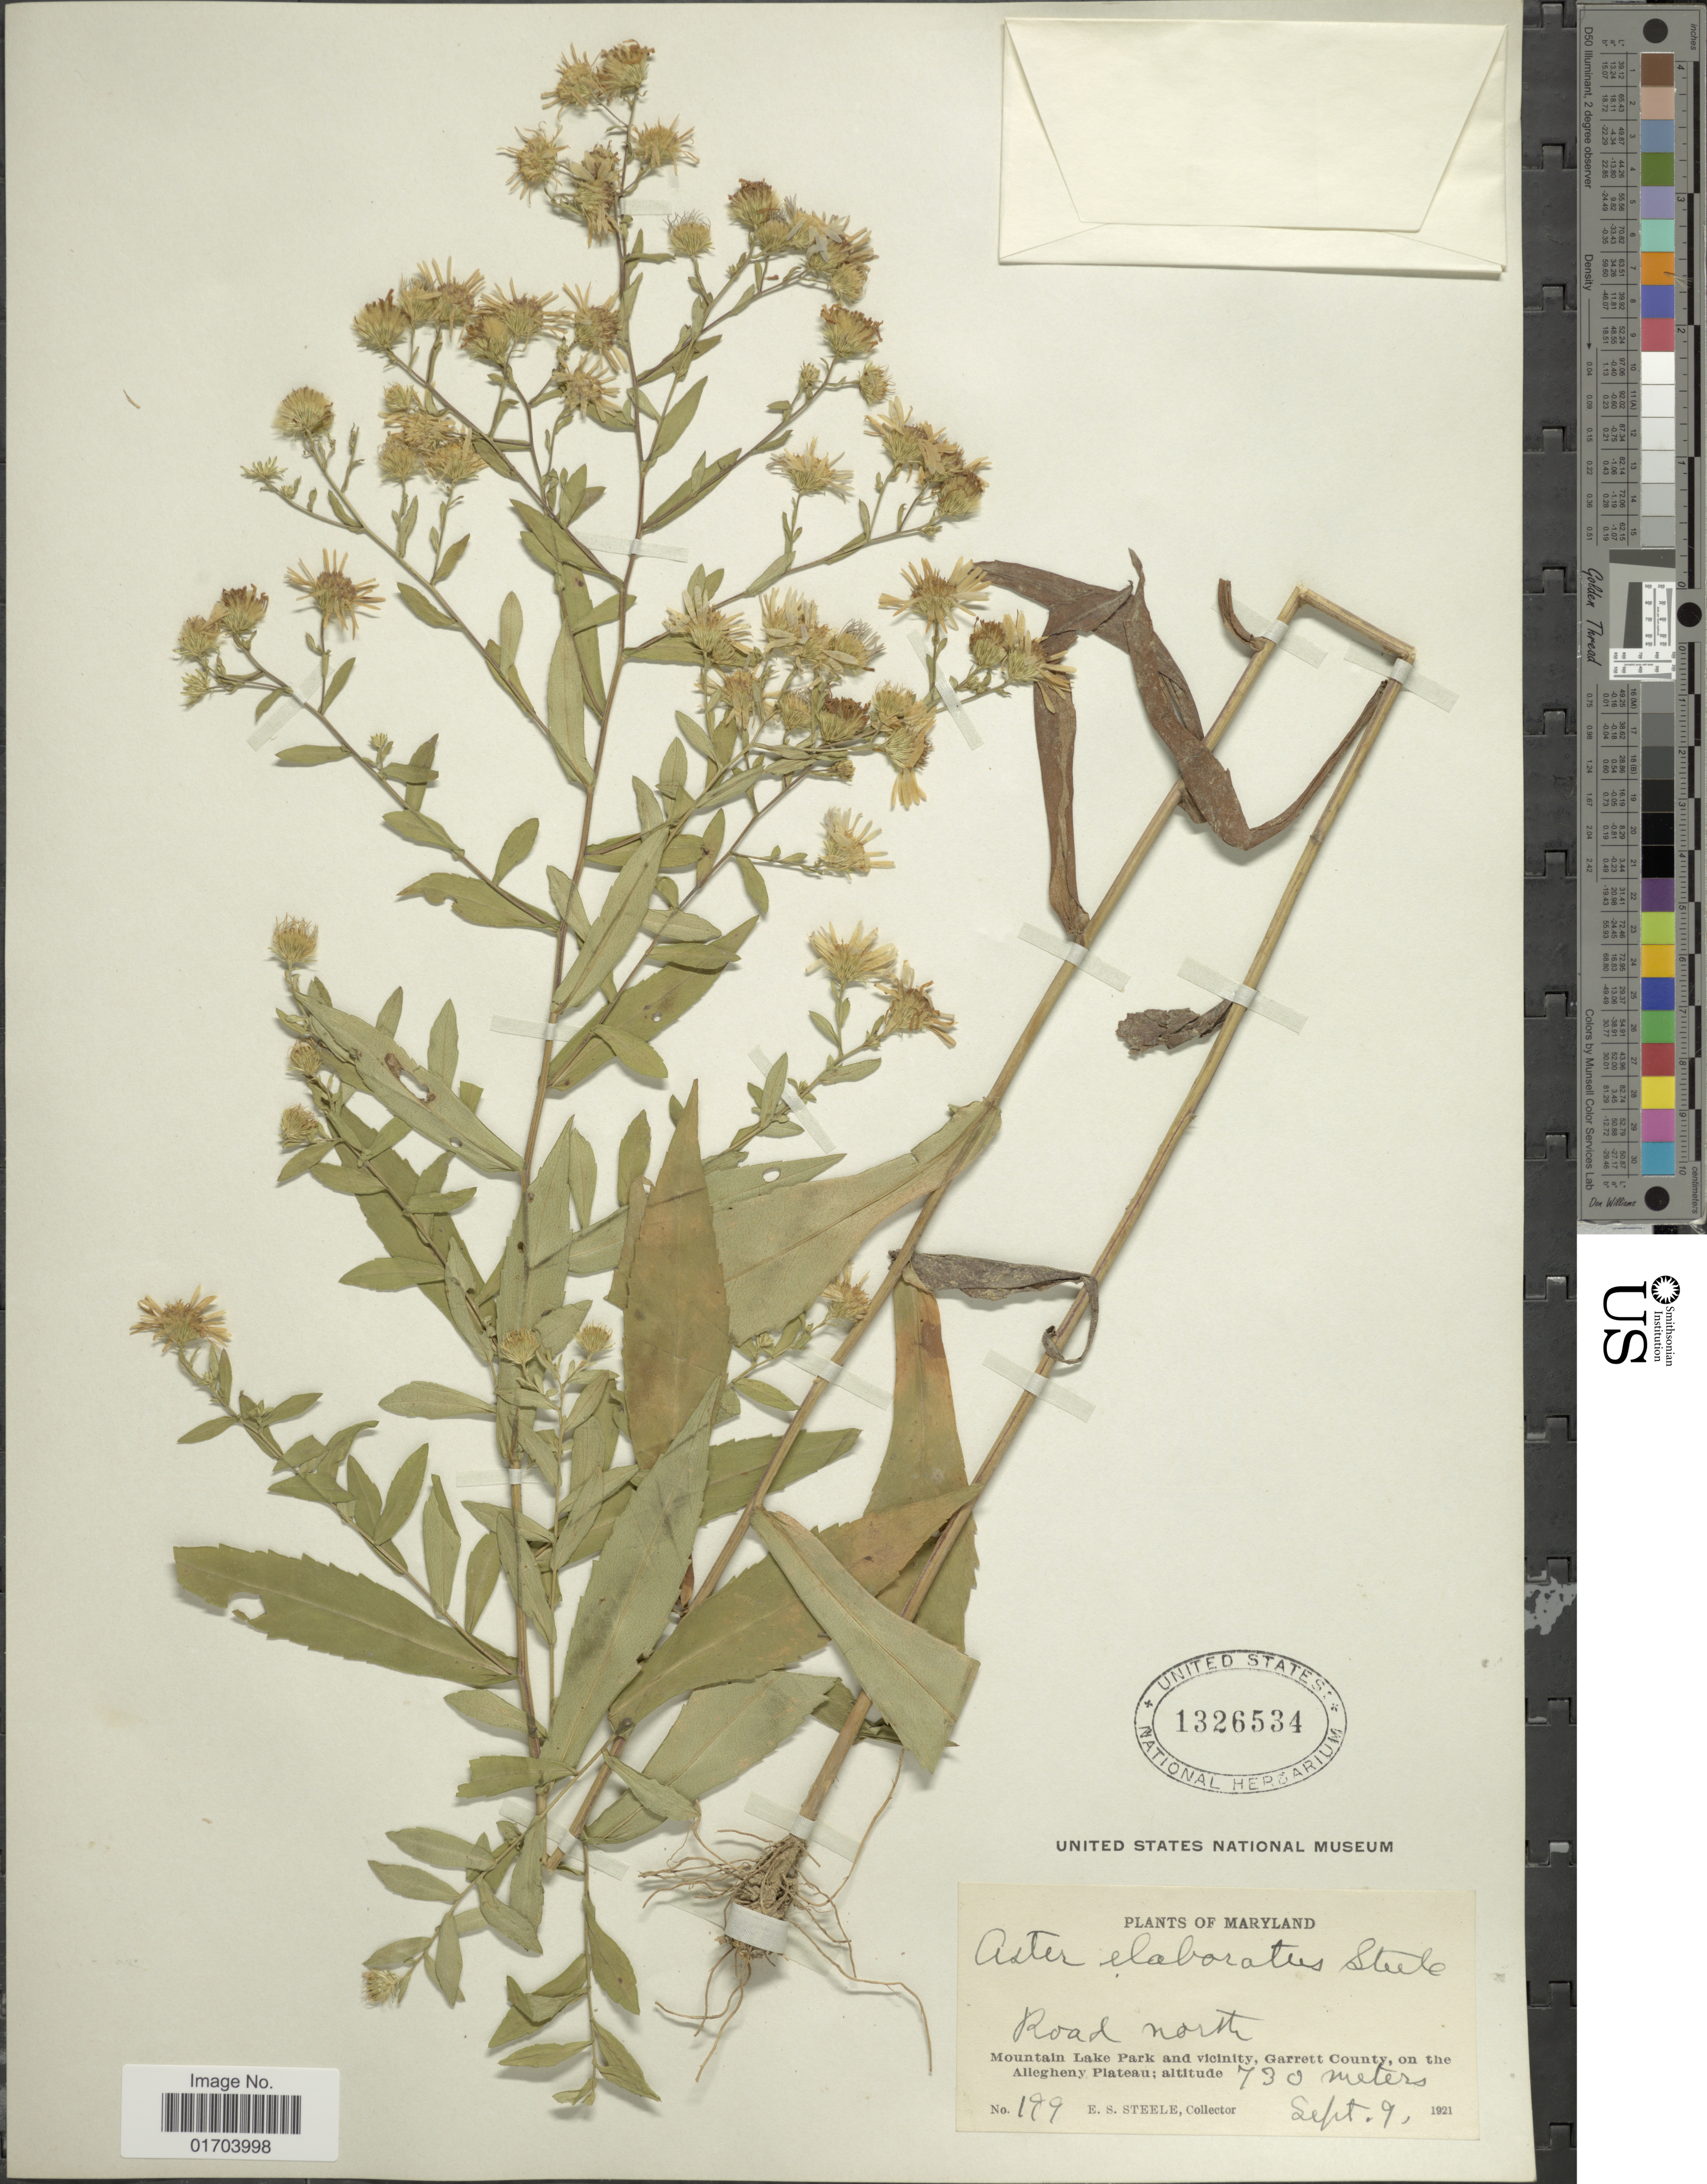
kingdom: Plantae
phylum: Tracheophyta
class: Magnoliopsida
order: Asterales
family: Asteraceae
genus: Aster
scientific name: Aster elaboratus E.S. Steele sp. nov. ined.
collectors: E. Steele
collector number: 199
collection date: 1921-09-09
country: United States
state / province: Maryland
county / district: Garrett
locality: Road north, Mountain Lake park and Vicinity, Garrett County, on the Allegheny Plateau.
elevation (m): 730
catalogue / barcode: US 1326534